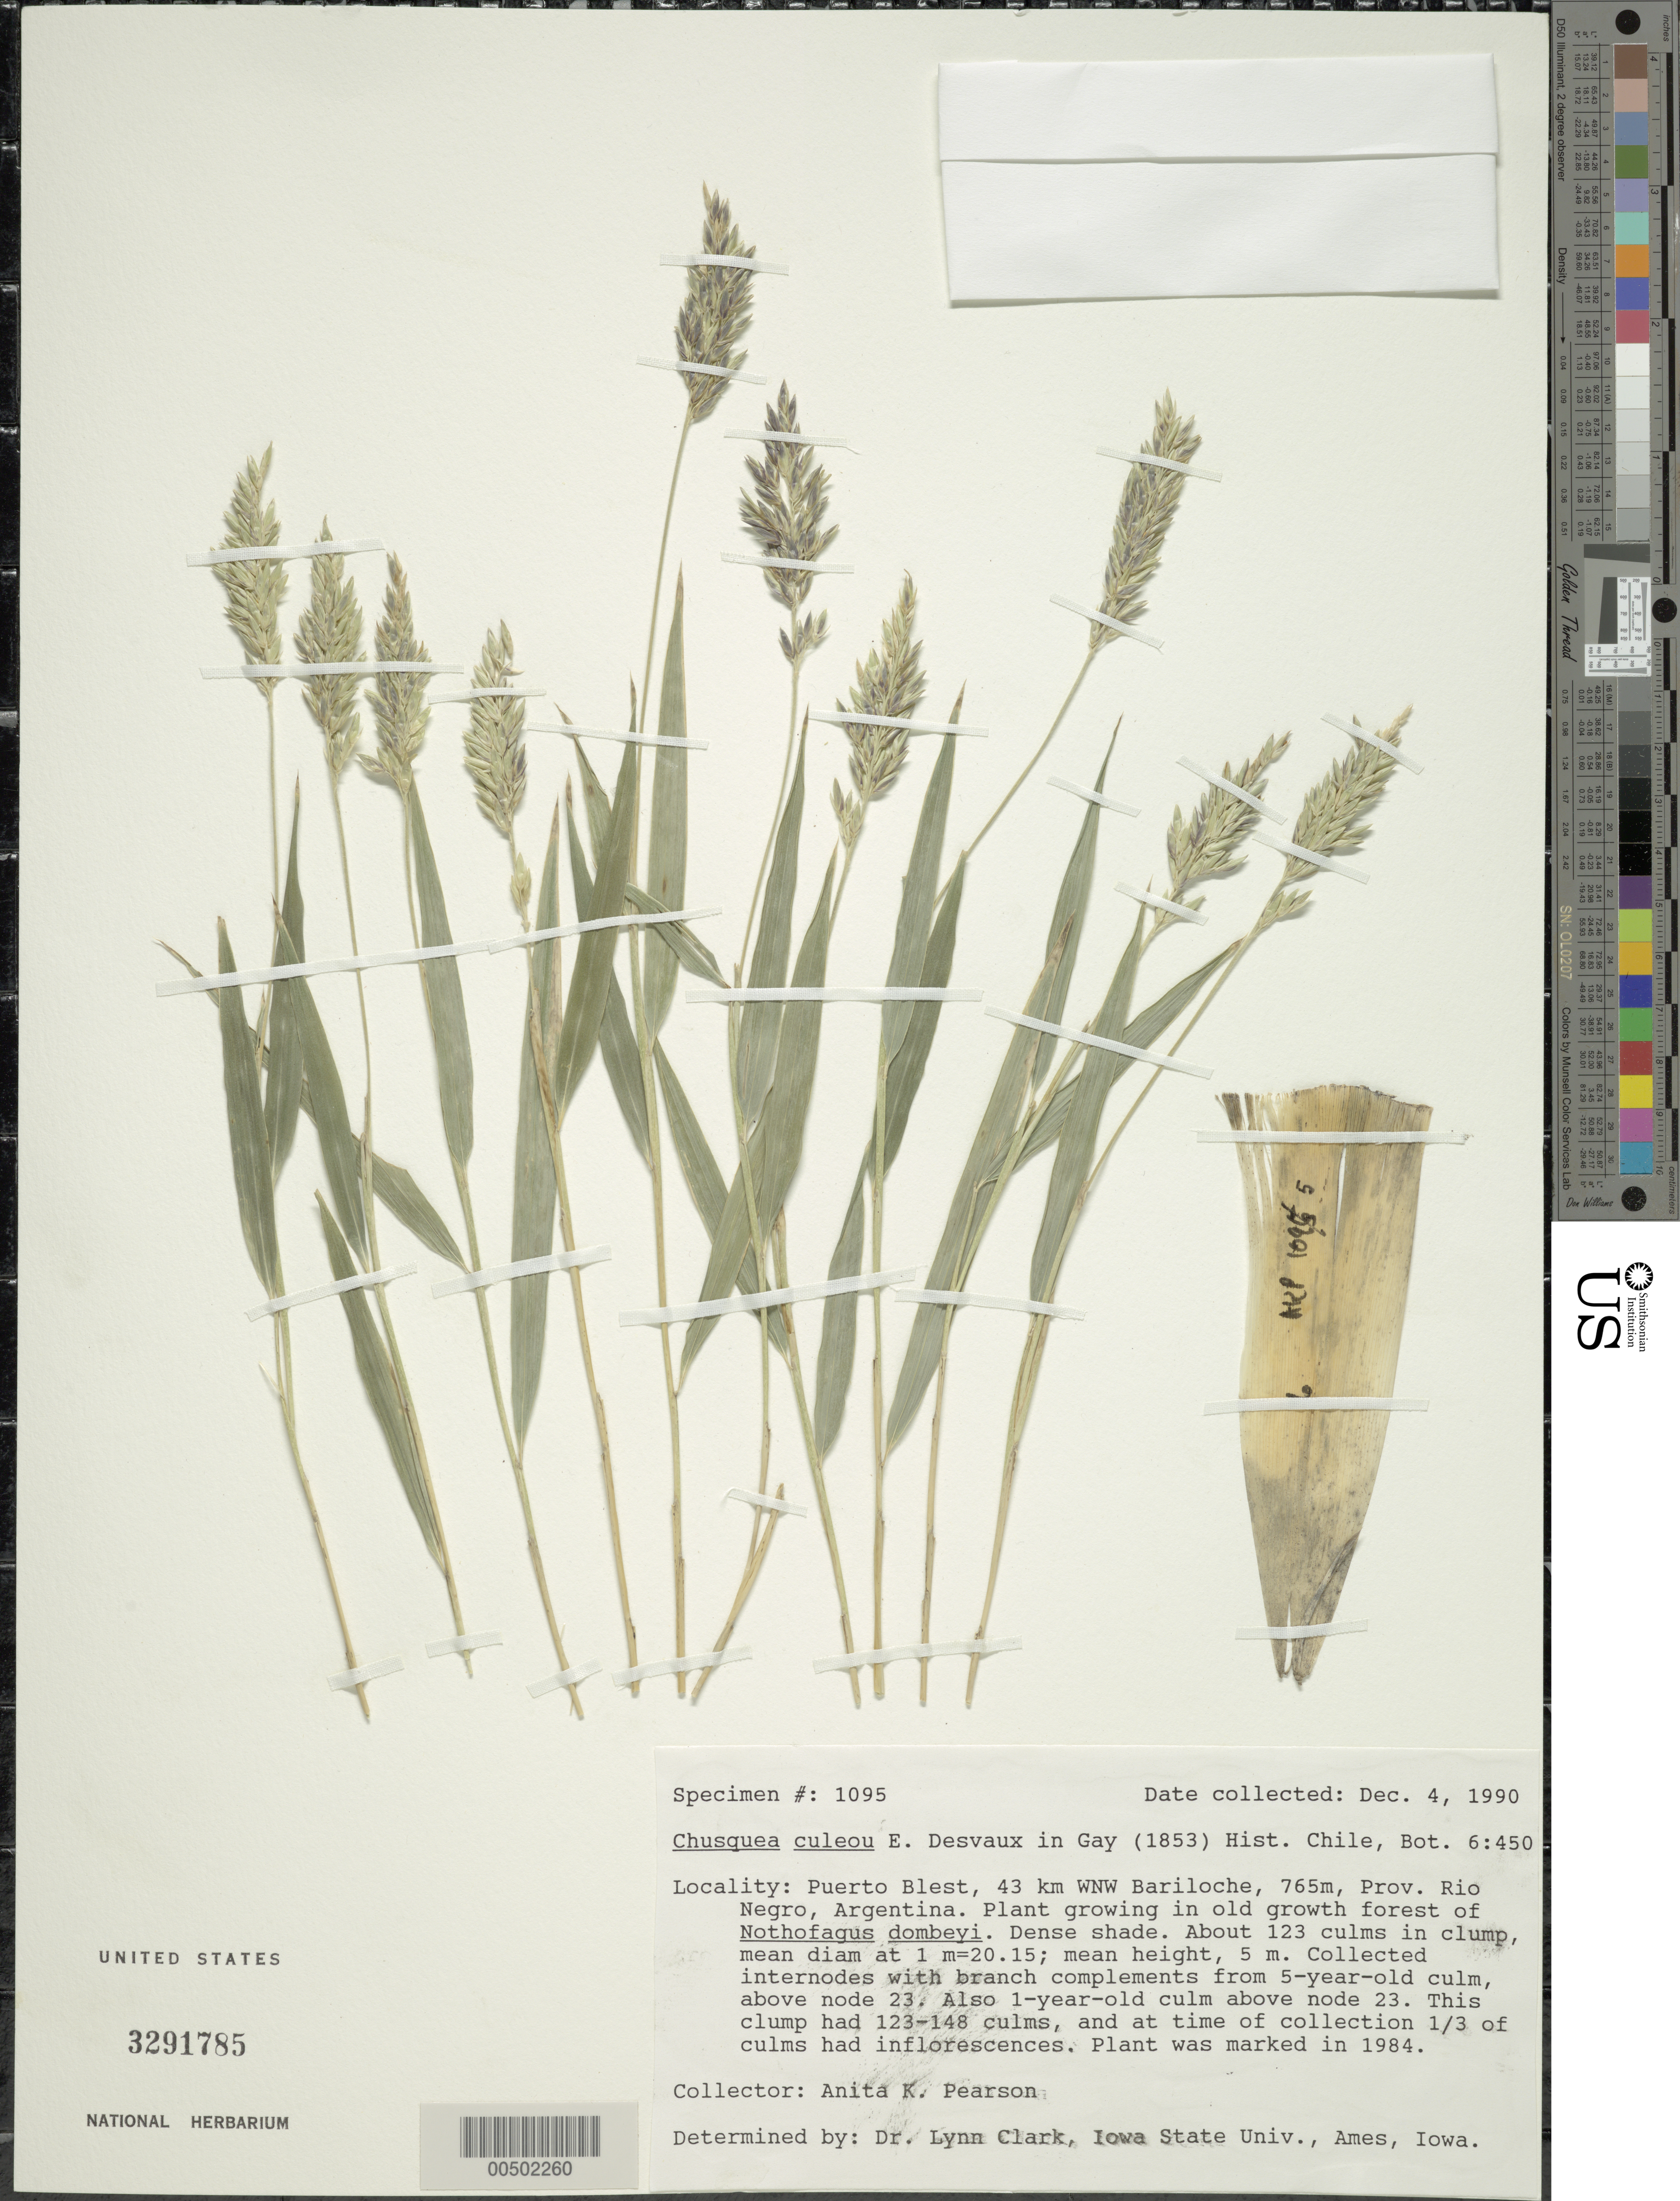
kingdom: Plantae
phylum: Tracheophyta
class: Liliopsida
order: Poales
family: Poaceae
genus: Chusquea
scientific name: Chusquea argentina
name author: Parodi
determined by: Guerreiro, C.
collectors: A. K. Pearson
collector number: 1095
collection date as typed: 04 Dec 1990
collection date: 1990-12-04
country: Argentina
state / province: Río Negro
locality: Puerto Blest, 43 km WNW Bariloche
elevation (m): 765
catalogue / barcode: US 3291785